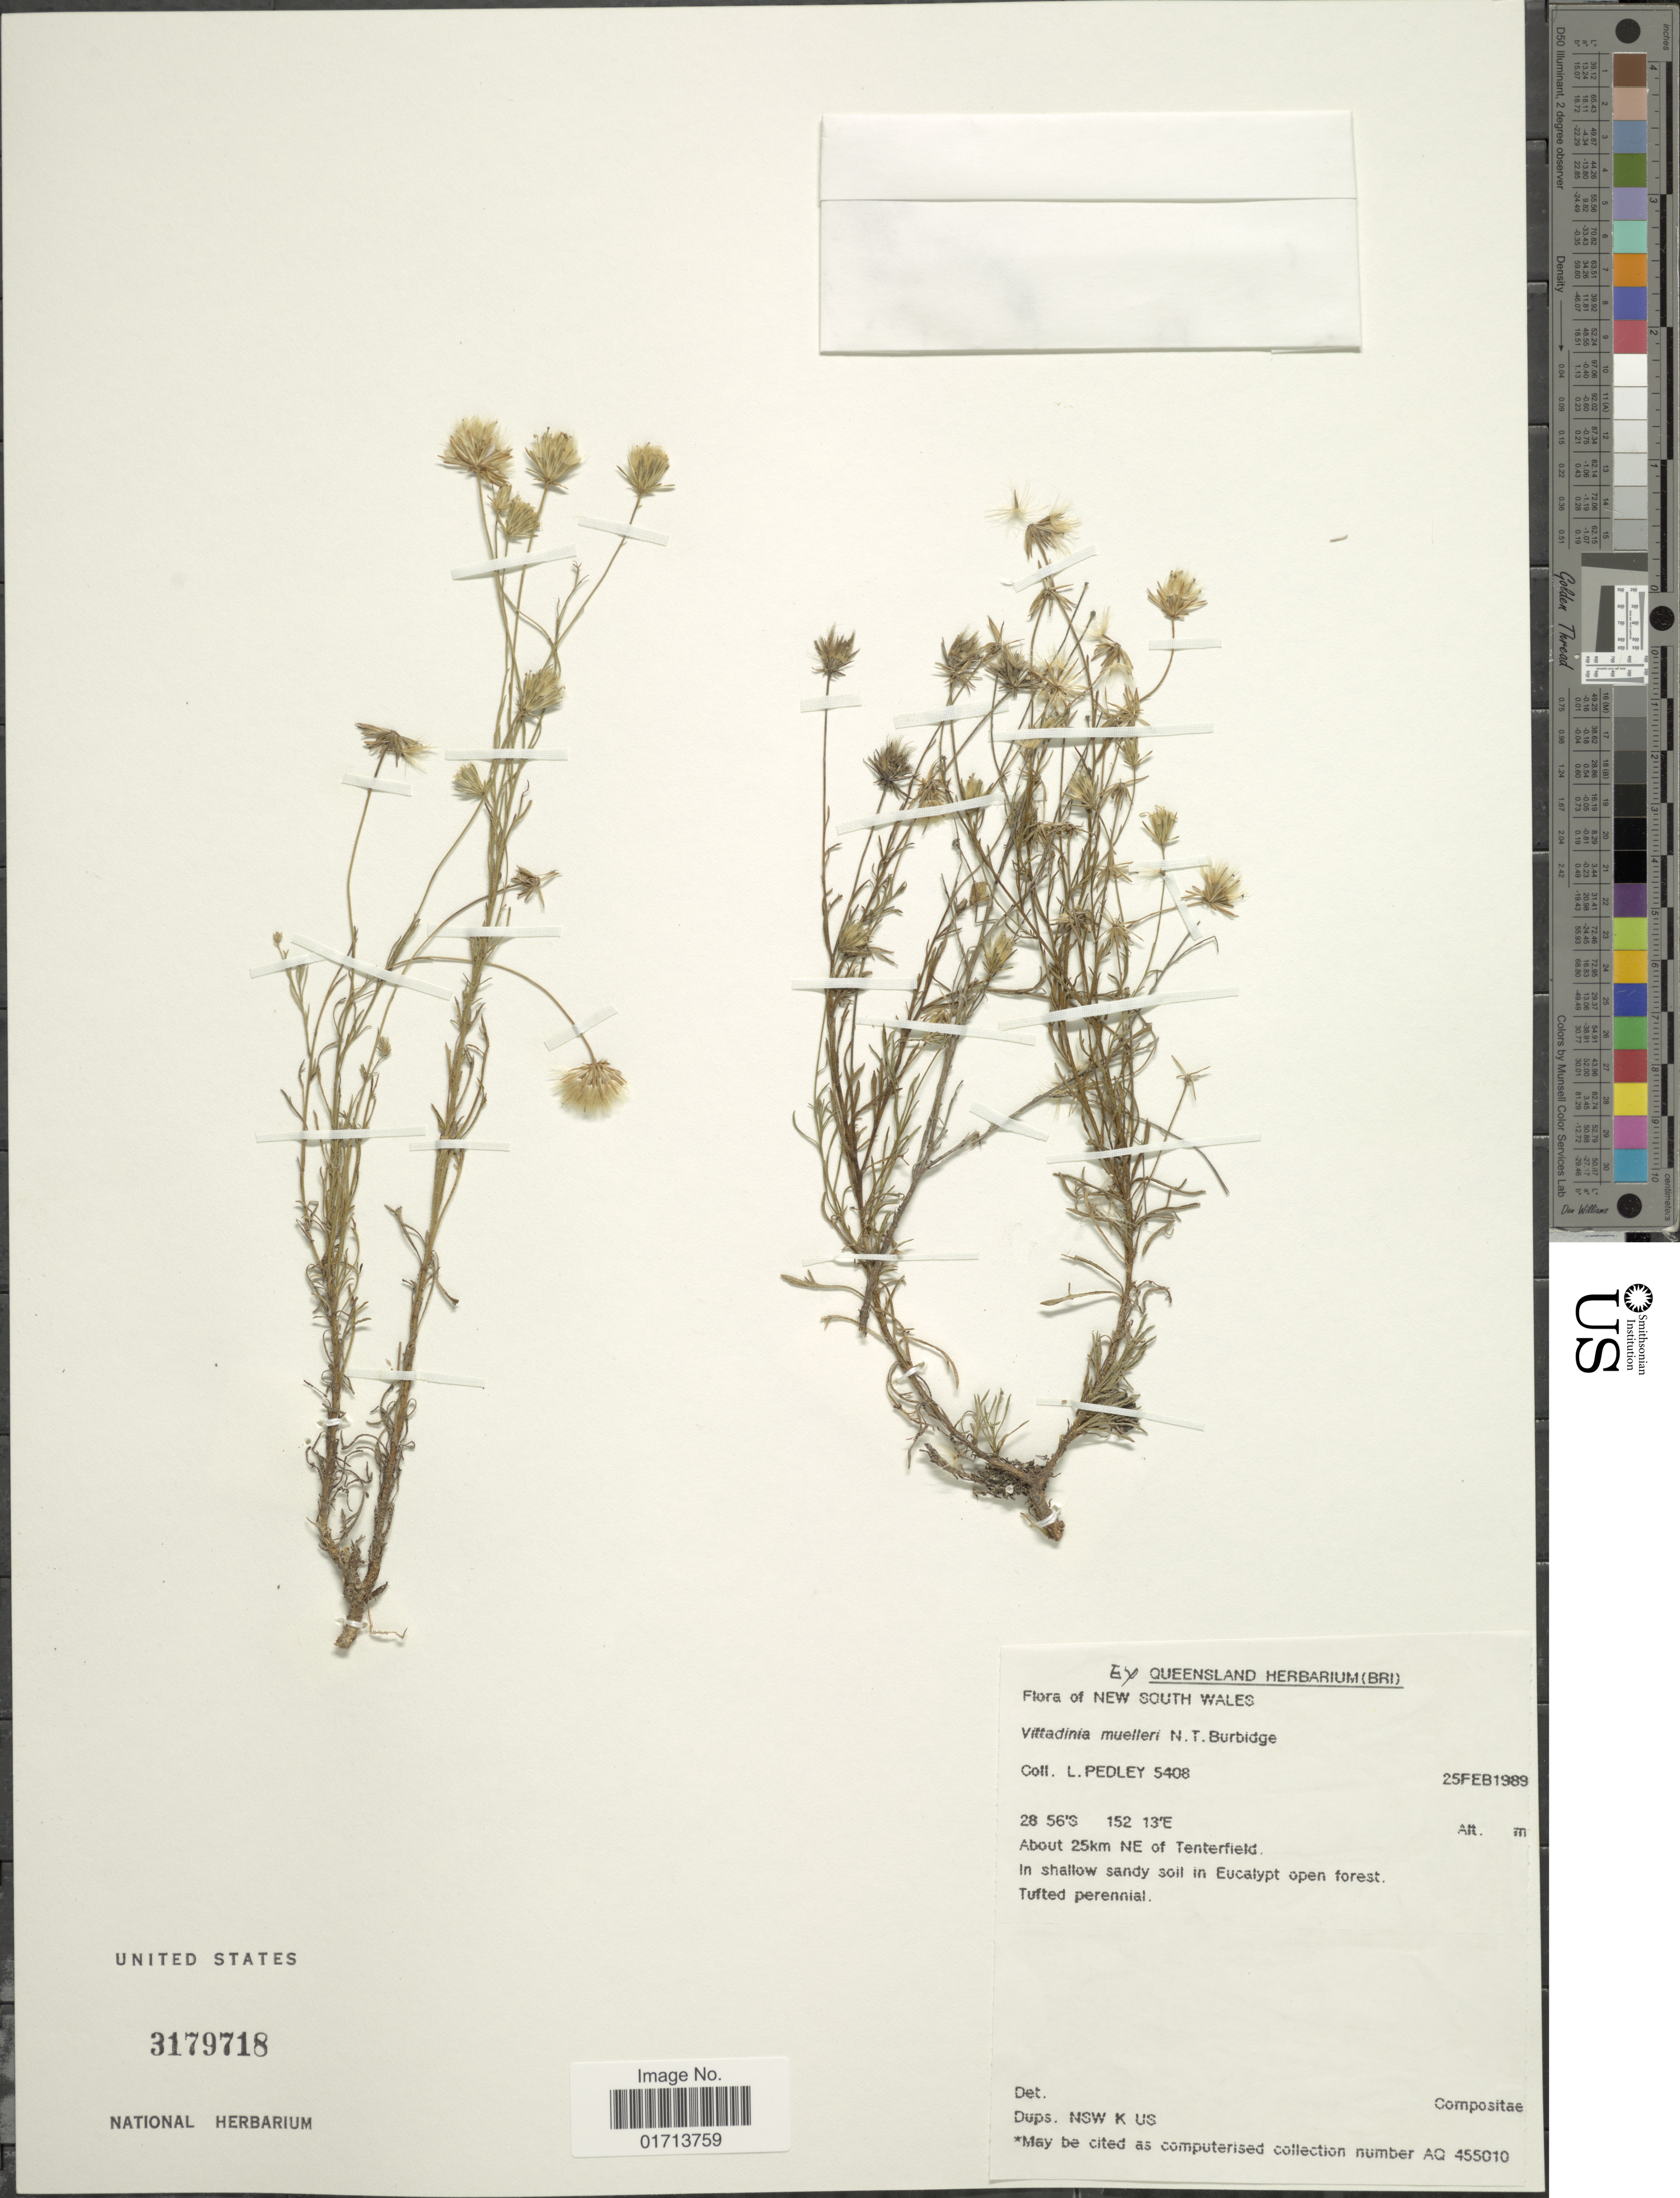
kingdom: Plantae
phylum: Tracheophyta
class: Magnoliopsida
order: Asterales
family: Asteraceae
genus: Vittadinia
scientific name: Vittadinia muelleri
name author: N.T. Burb.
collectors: L. Pedley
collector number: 5408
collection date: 1989-02-25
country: Australia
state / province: New South Wales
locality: About 25km NE of Tenterfield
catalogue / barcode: US 3179718